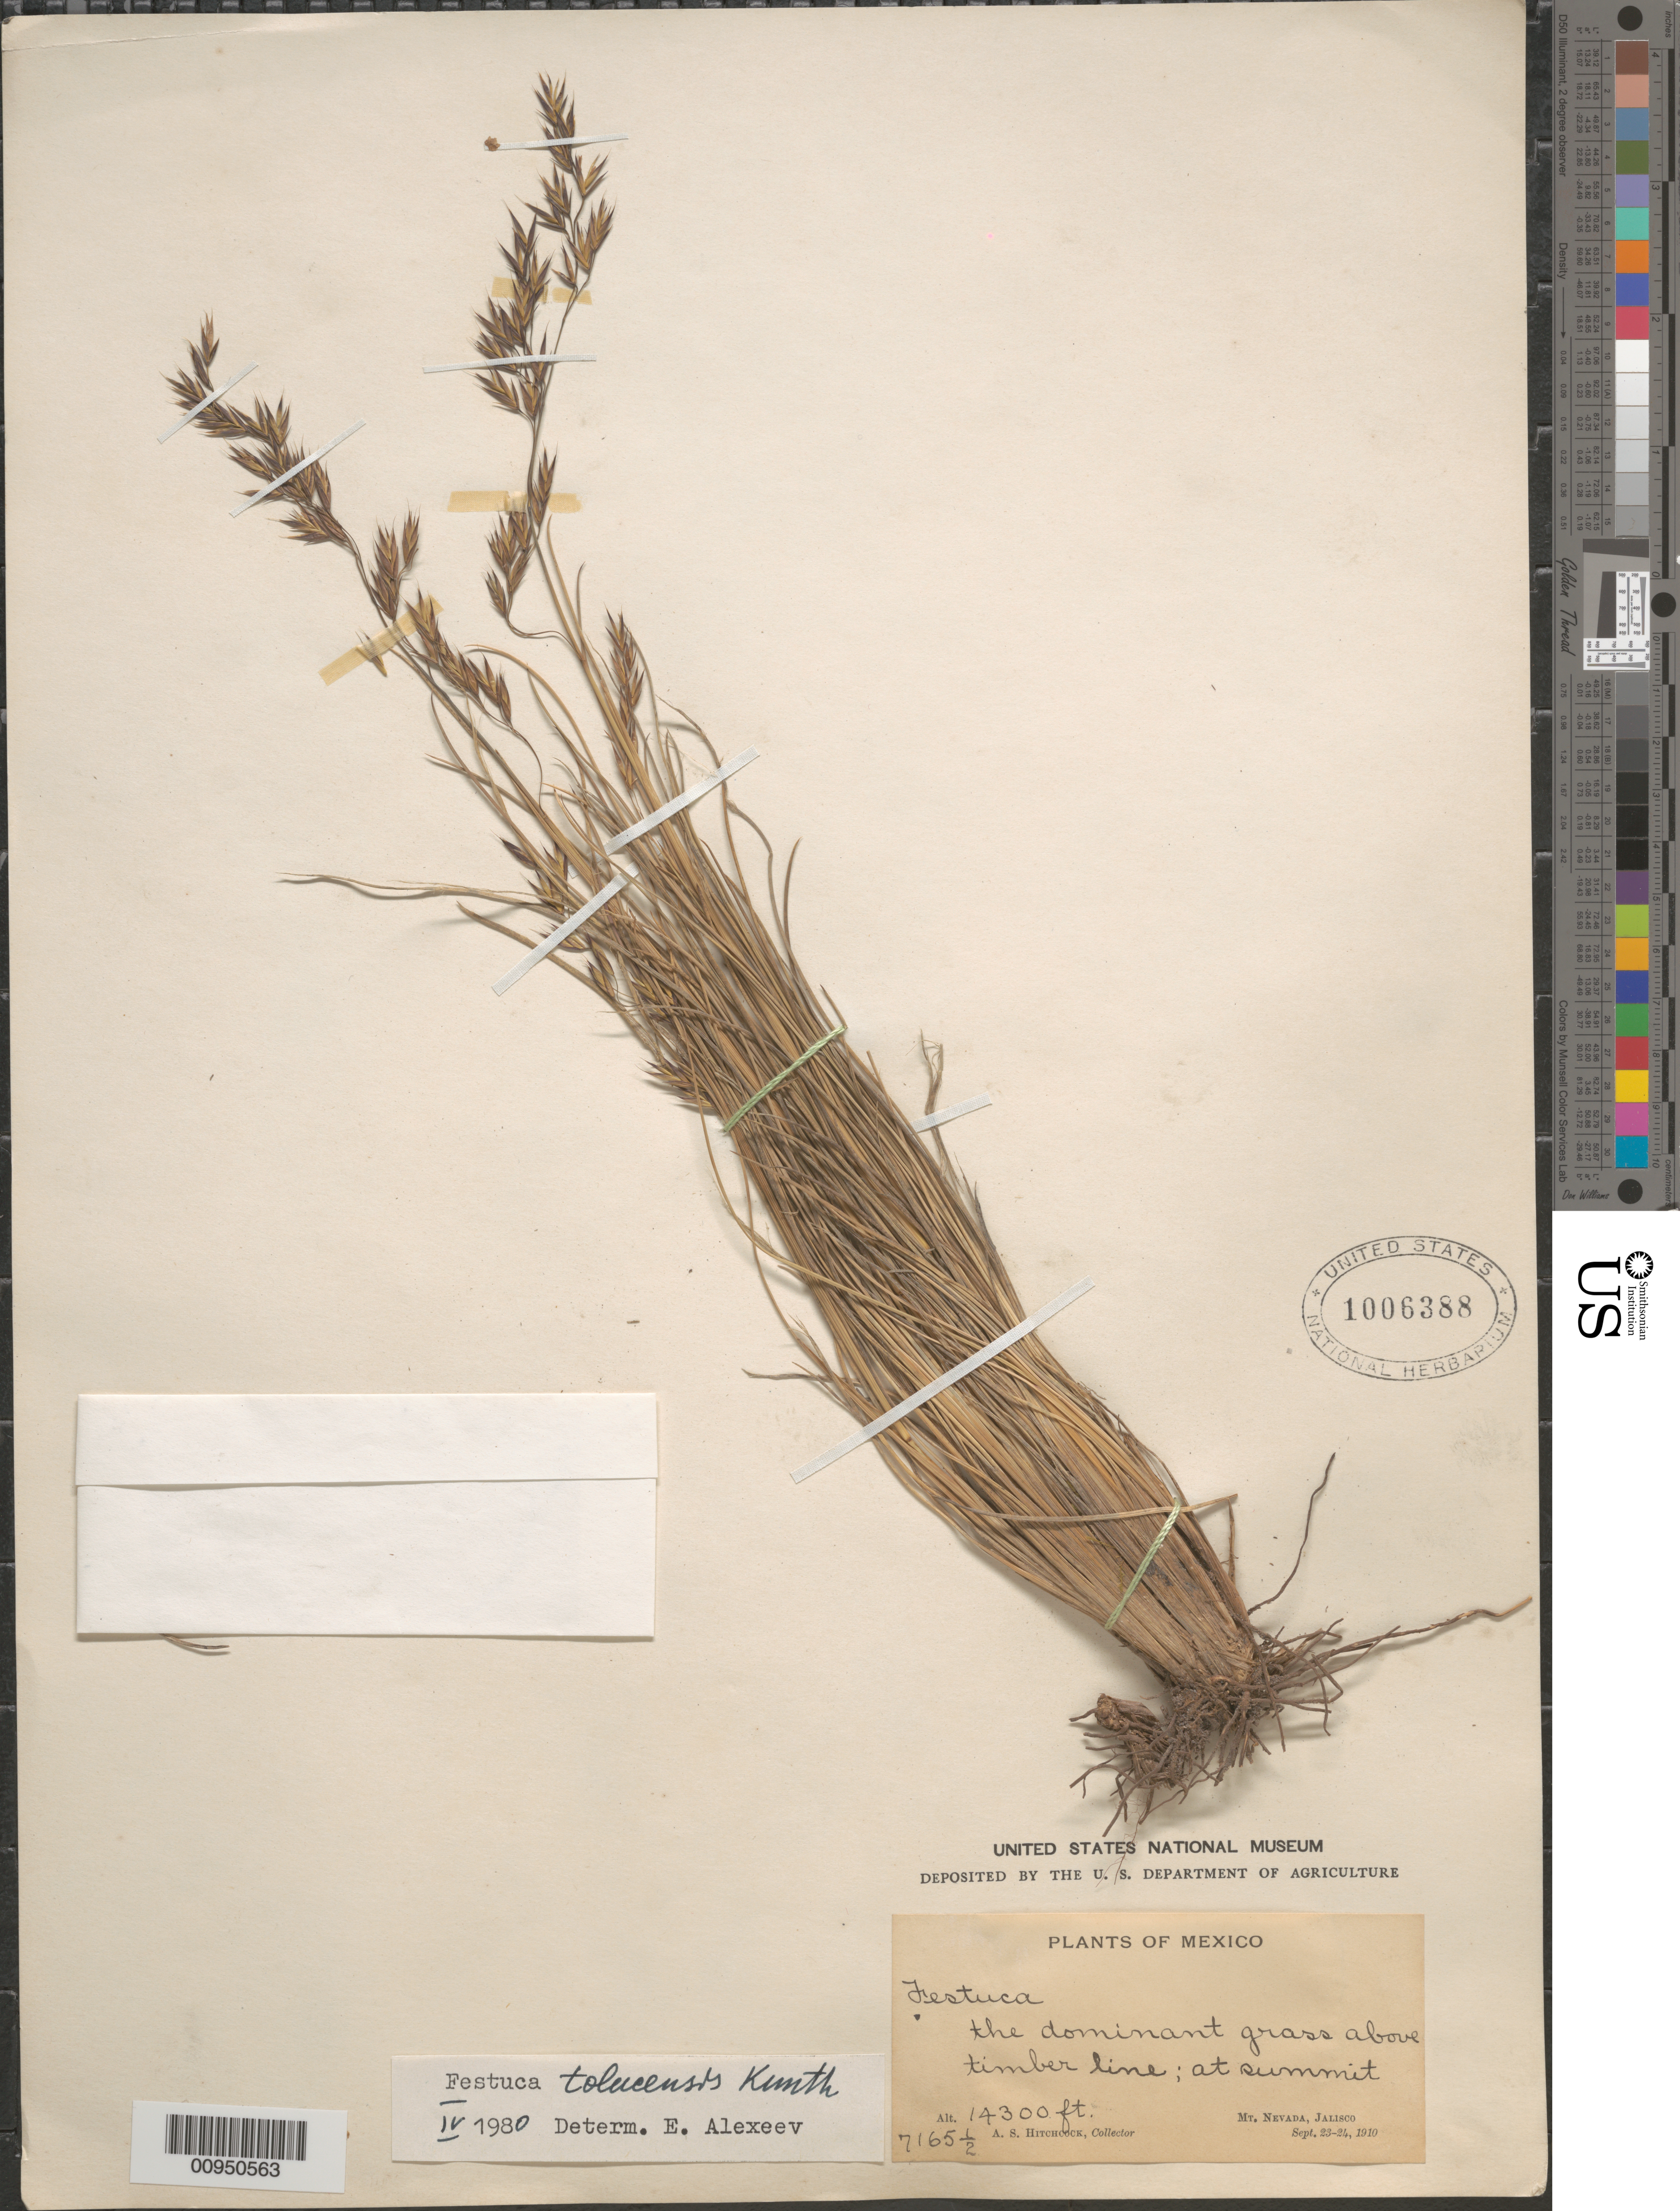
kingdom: Plantae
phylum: Tracheophyta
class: Liliopsida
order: Poales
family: Poaceae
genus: Festuca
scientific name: Festuca tolucensis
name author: Kunth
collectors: A. S. Hitchcock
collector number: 7165.5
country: Mexico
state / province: Jalisco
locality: Mt. Nevada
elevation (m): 4359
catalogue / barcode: US 1006388